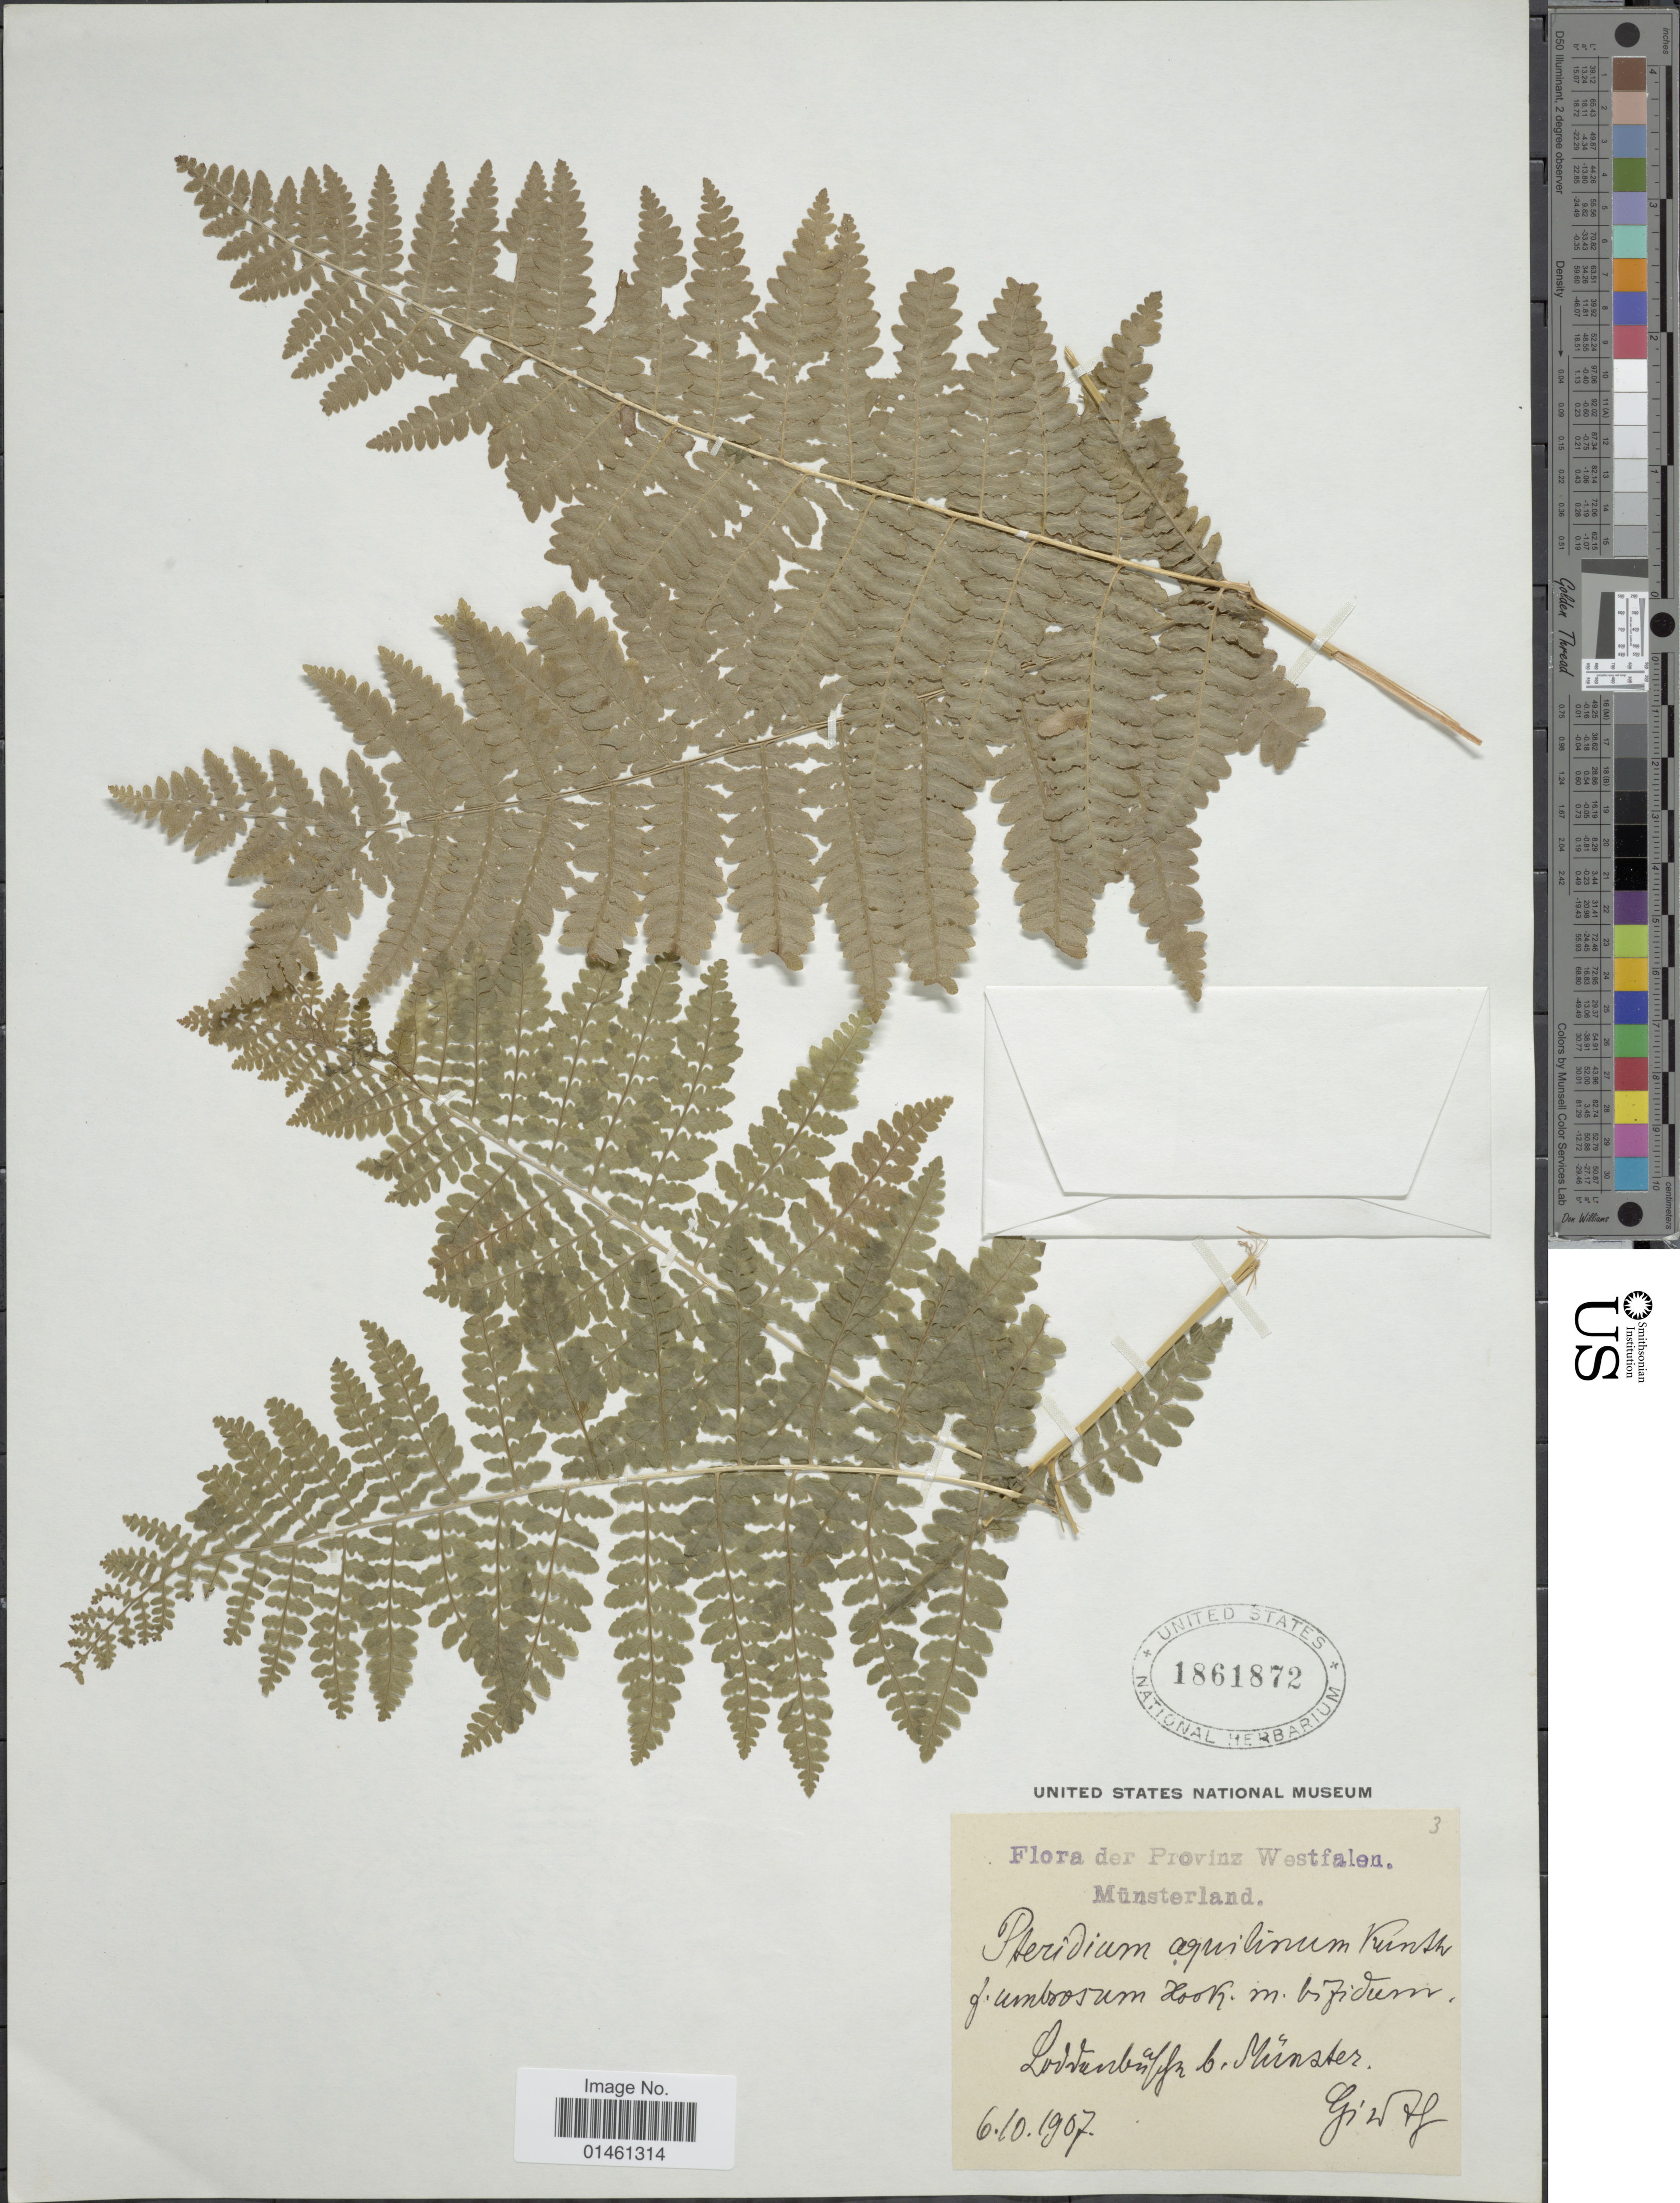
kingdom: Plantae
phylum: Tracheophyta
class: Polypodiopsida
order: Polypodiales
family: Dennstaedtiaceae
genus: Pteridium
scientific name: Pteridium aquilinum var. latiusculum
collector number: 3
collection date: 1907-10-06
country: Germany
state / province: Nordrhein-Westfalen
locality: Provinz Westfalen, Münsterland, [illegible text]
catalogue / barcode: US 1861872